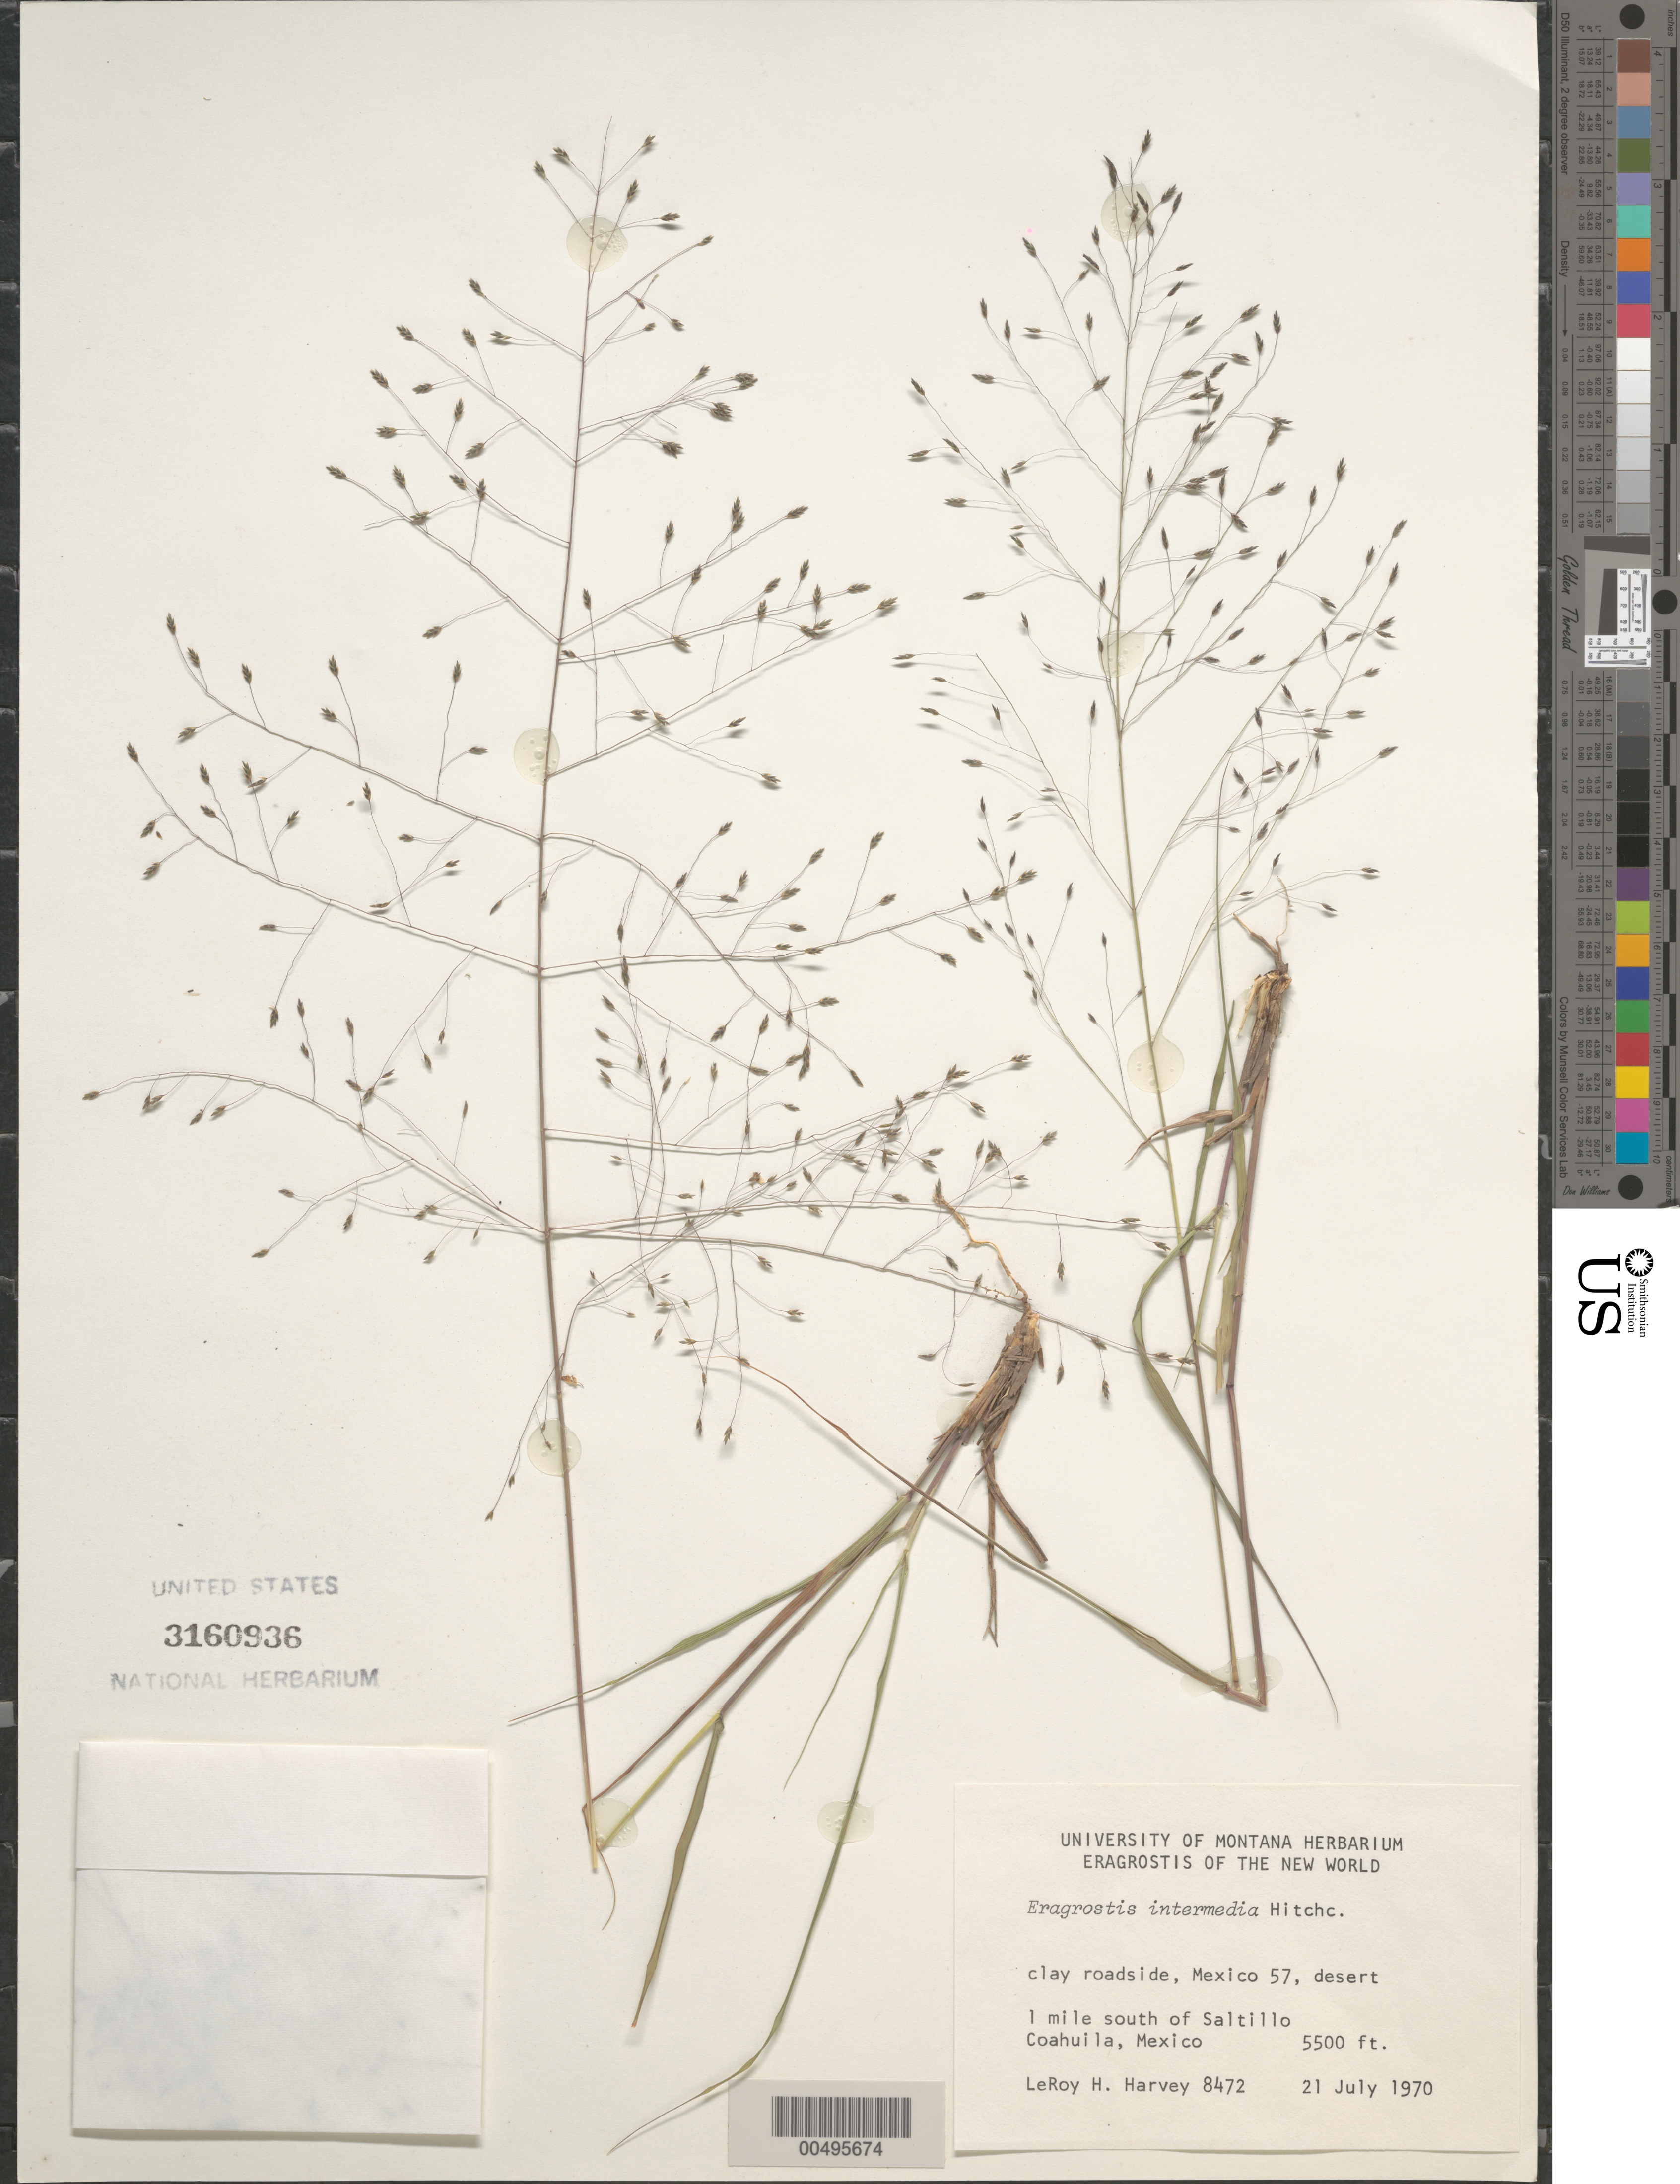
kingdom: Plantae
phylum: Tracheophyta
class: Liliopsida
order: Poales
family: Poaceae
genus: Eragrostis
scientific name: Eragrostis intermedia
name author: Hitchc.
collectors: L. H. Harvey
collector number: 8472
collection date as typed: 21 Jul 1970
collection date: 1970-07-21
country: Mexico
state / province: Coahuila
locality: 1 mi S of Saltillo, Mex 57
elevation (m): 1676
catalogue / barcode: US 3160936